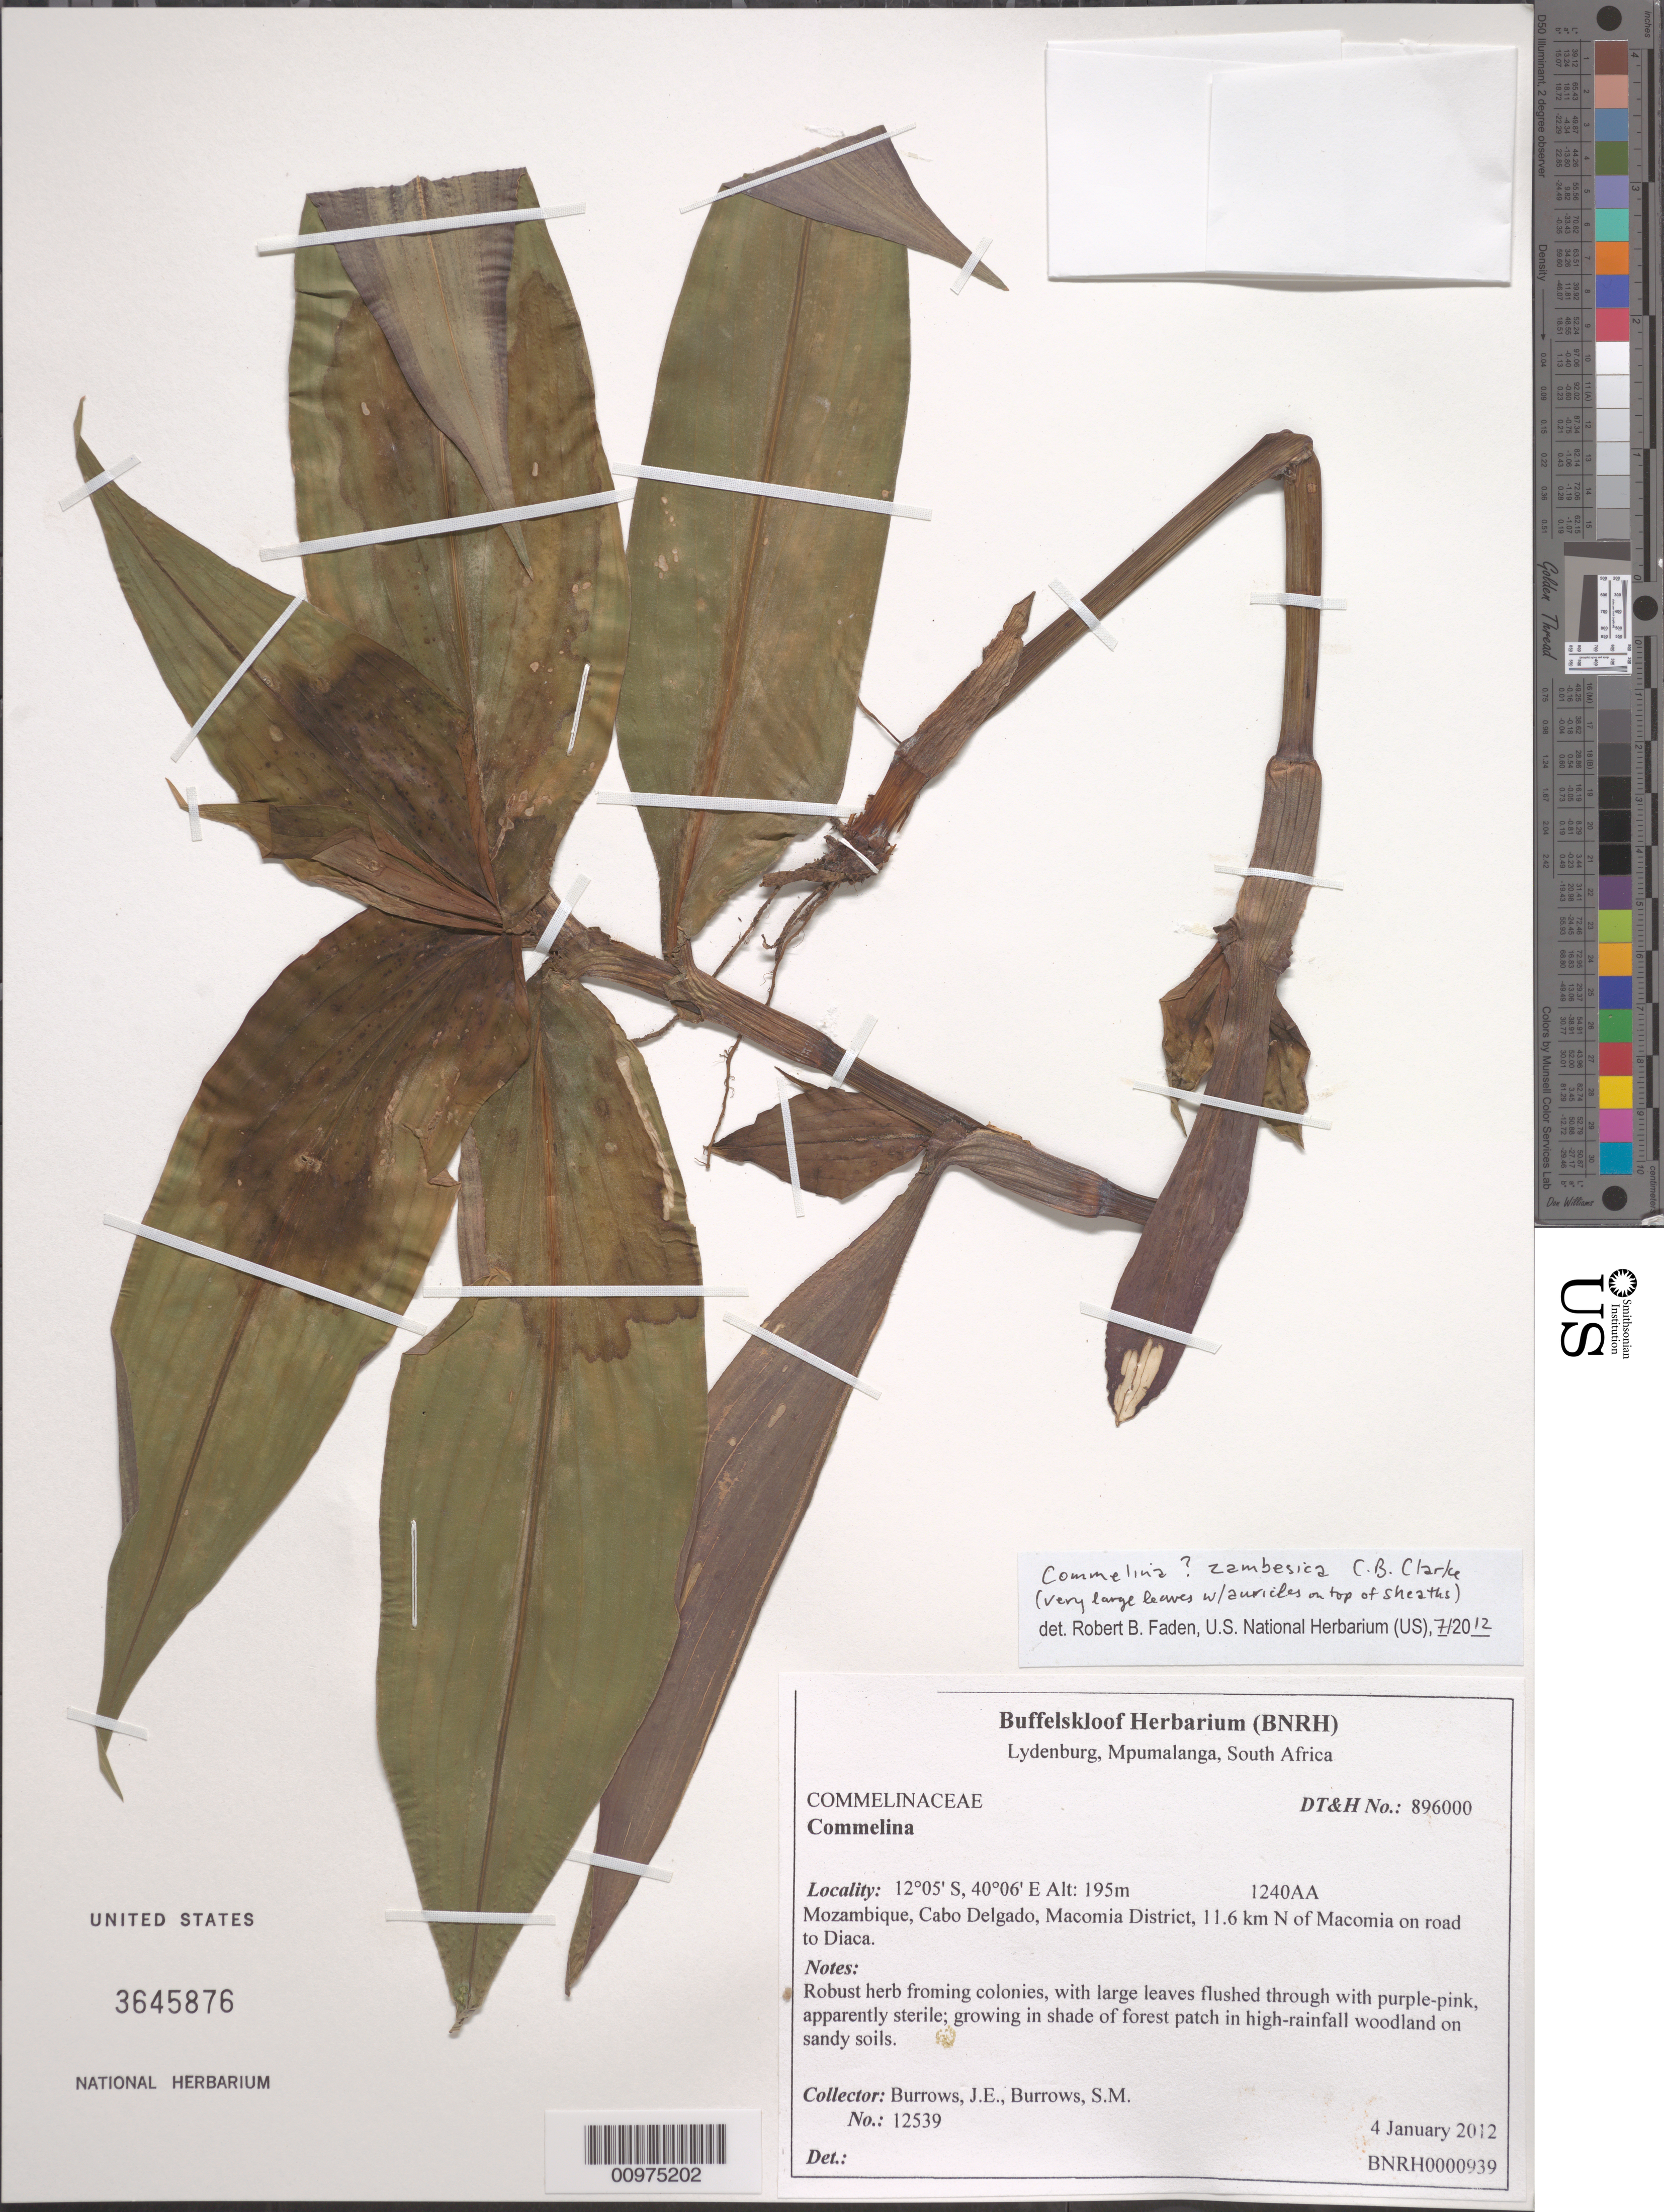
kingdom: Plantae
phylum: Tracheophyta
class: Liliopsida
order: Commelinales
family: Commelinaceae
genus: Commelina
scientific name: Commelina zambesica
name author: C.B. Clarke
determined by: Faden, Robert B., (US), Smithsonian Institution - National Museum of Natural History (UNITED STATES)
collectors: J. Burrows & S. Burrows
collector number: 12539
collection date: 2012-01-04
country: Mozambique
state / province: Cabo Delgado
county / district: Macomia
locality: Cabo Delgado, Macomia District, 11.6 km N of Macomia on road to Diaca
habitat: growing in shade of forest patch in high-rainfall woodland on sandy soils.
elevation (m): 195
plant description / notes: DT&H No.: 896000 1240AA. BNRH0000939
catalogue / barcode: US 3645876